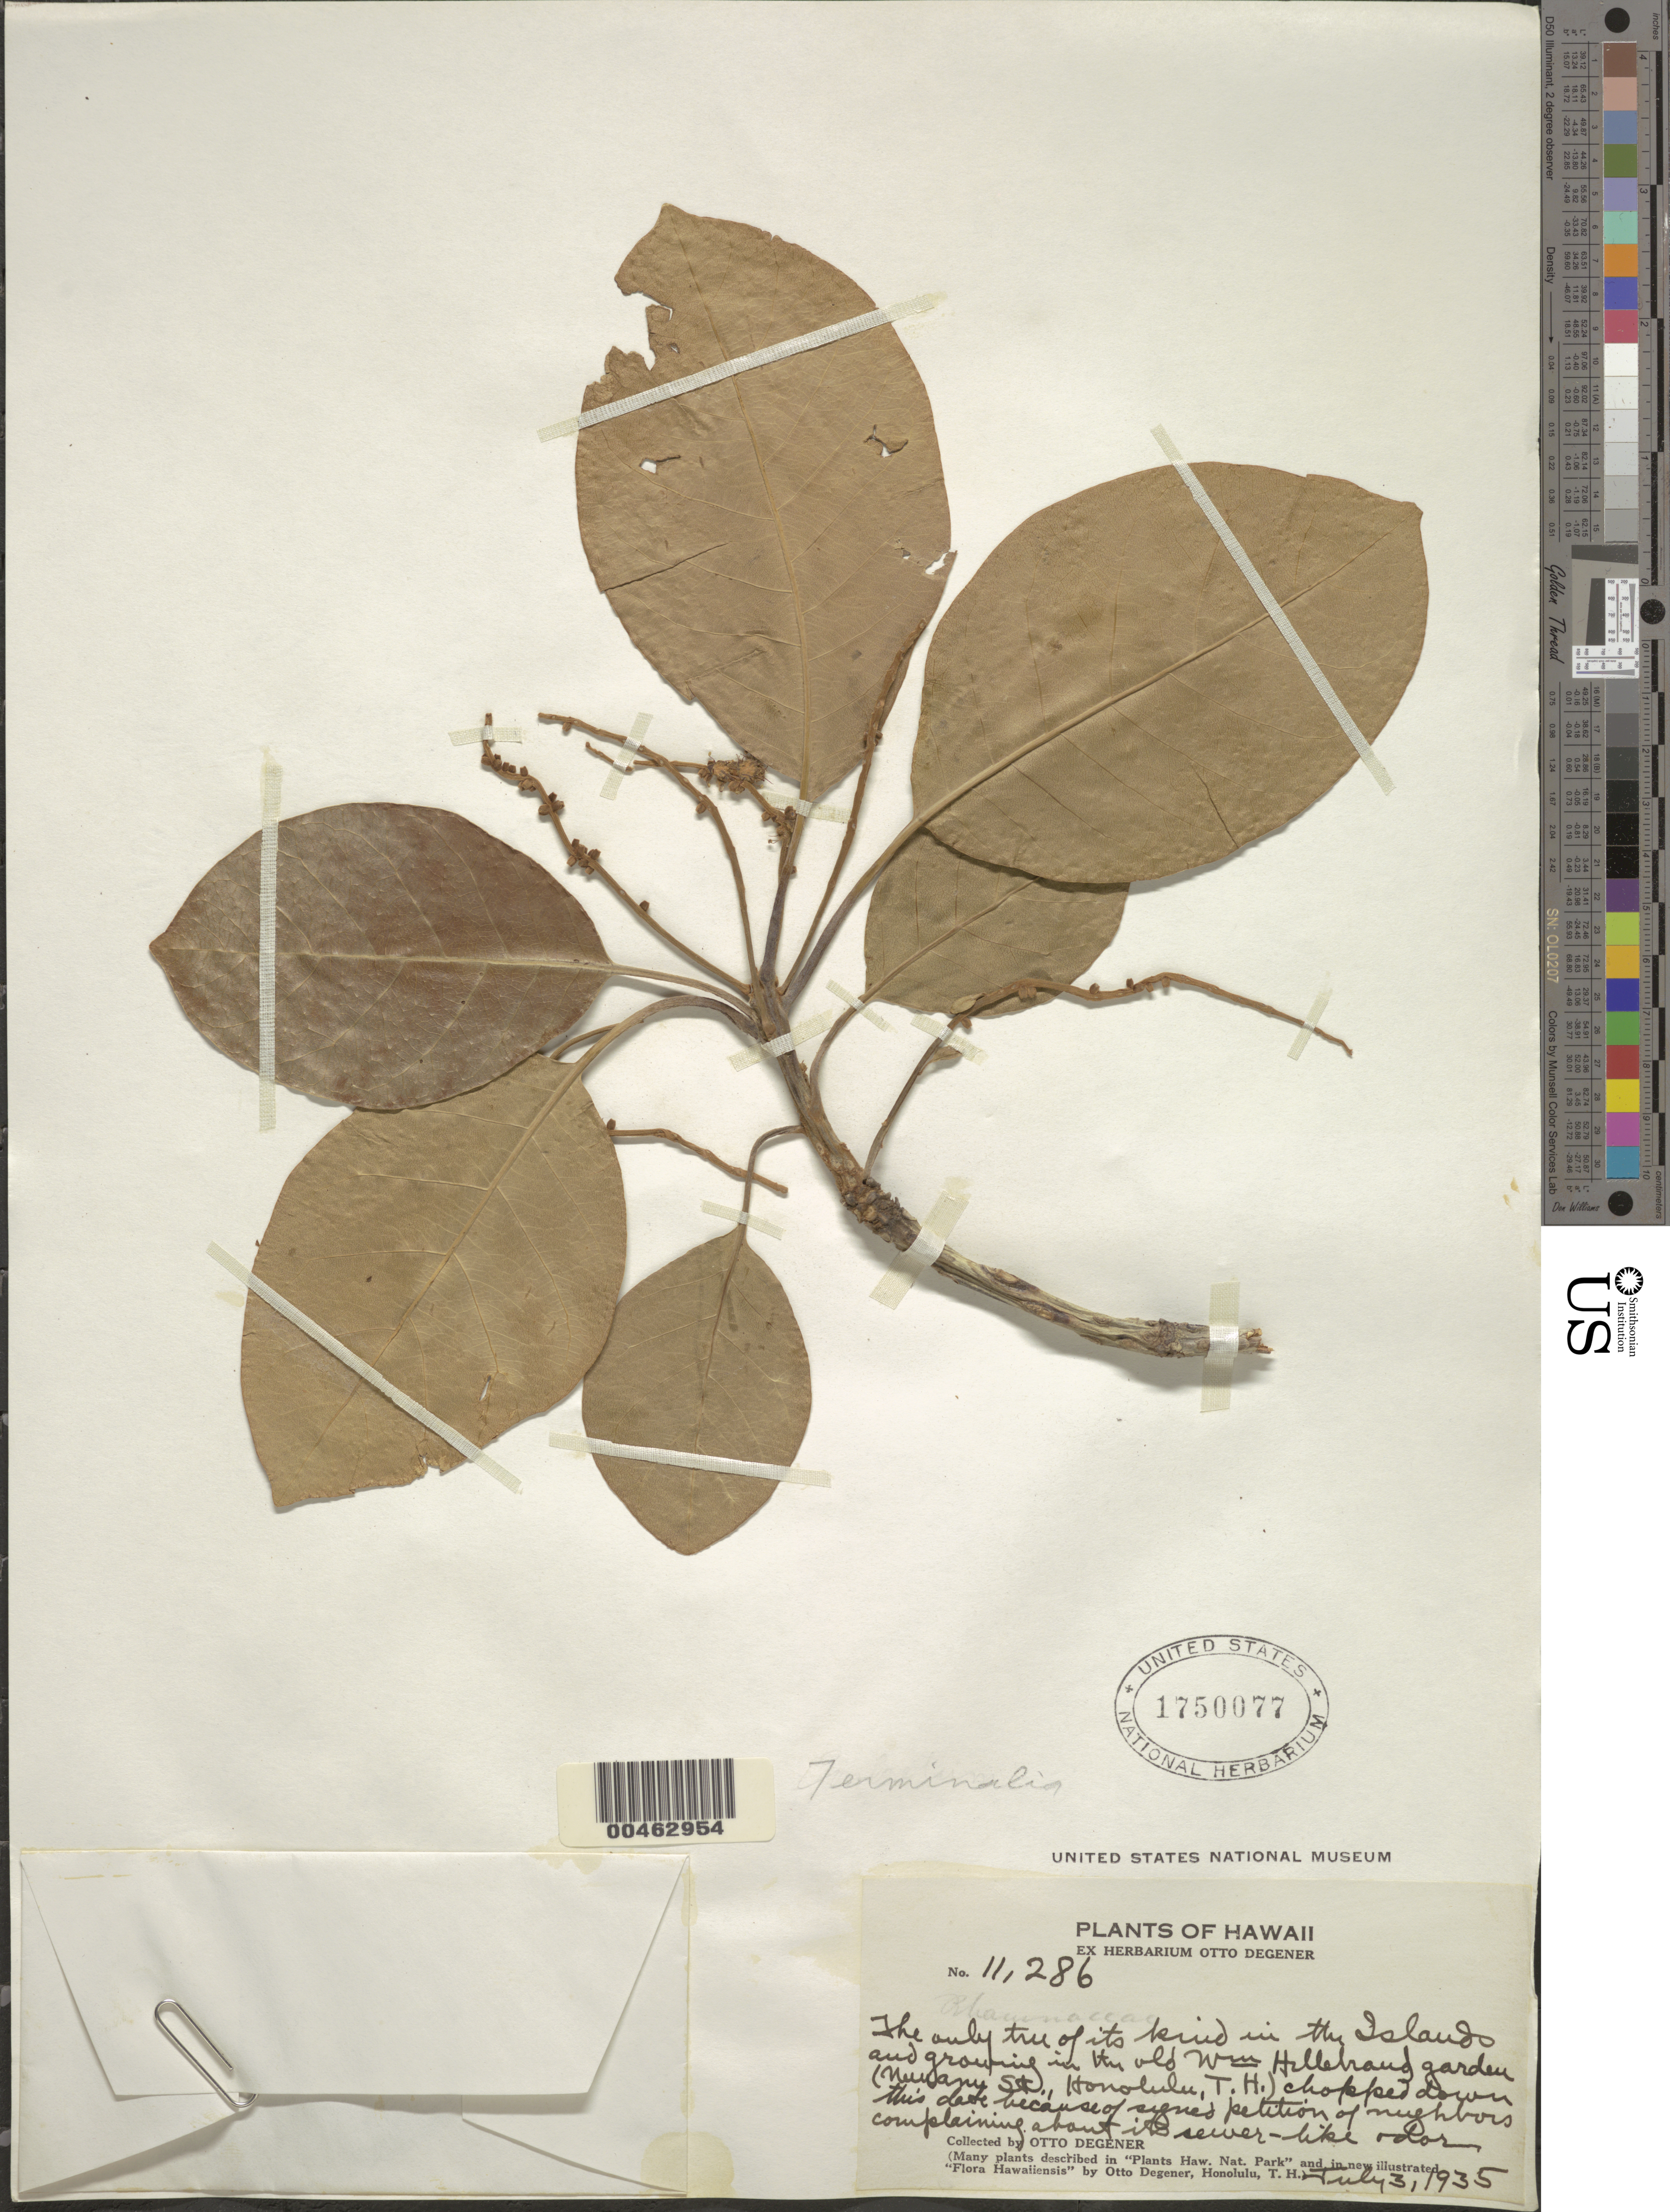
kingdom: Plantae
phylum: Tracheophyta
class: Magnoliopsida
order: Myrtales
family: Combretaceae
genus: Terminalia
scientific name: Terminalia sp.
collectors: O. Degener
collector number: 11286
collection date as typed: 3 Jul 1935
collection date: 1935-07-03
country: United States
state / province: Hawaii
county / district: Honolulu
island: Oahu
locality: in the old Wm Hillebrand garden (Nuanu St.), Honolulu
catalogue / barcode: US 1750077